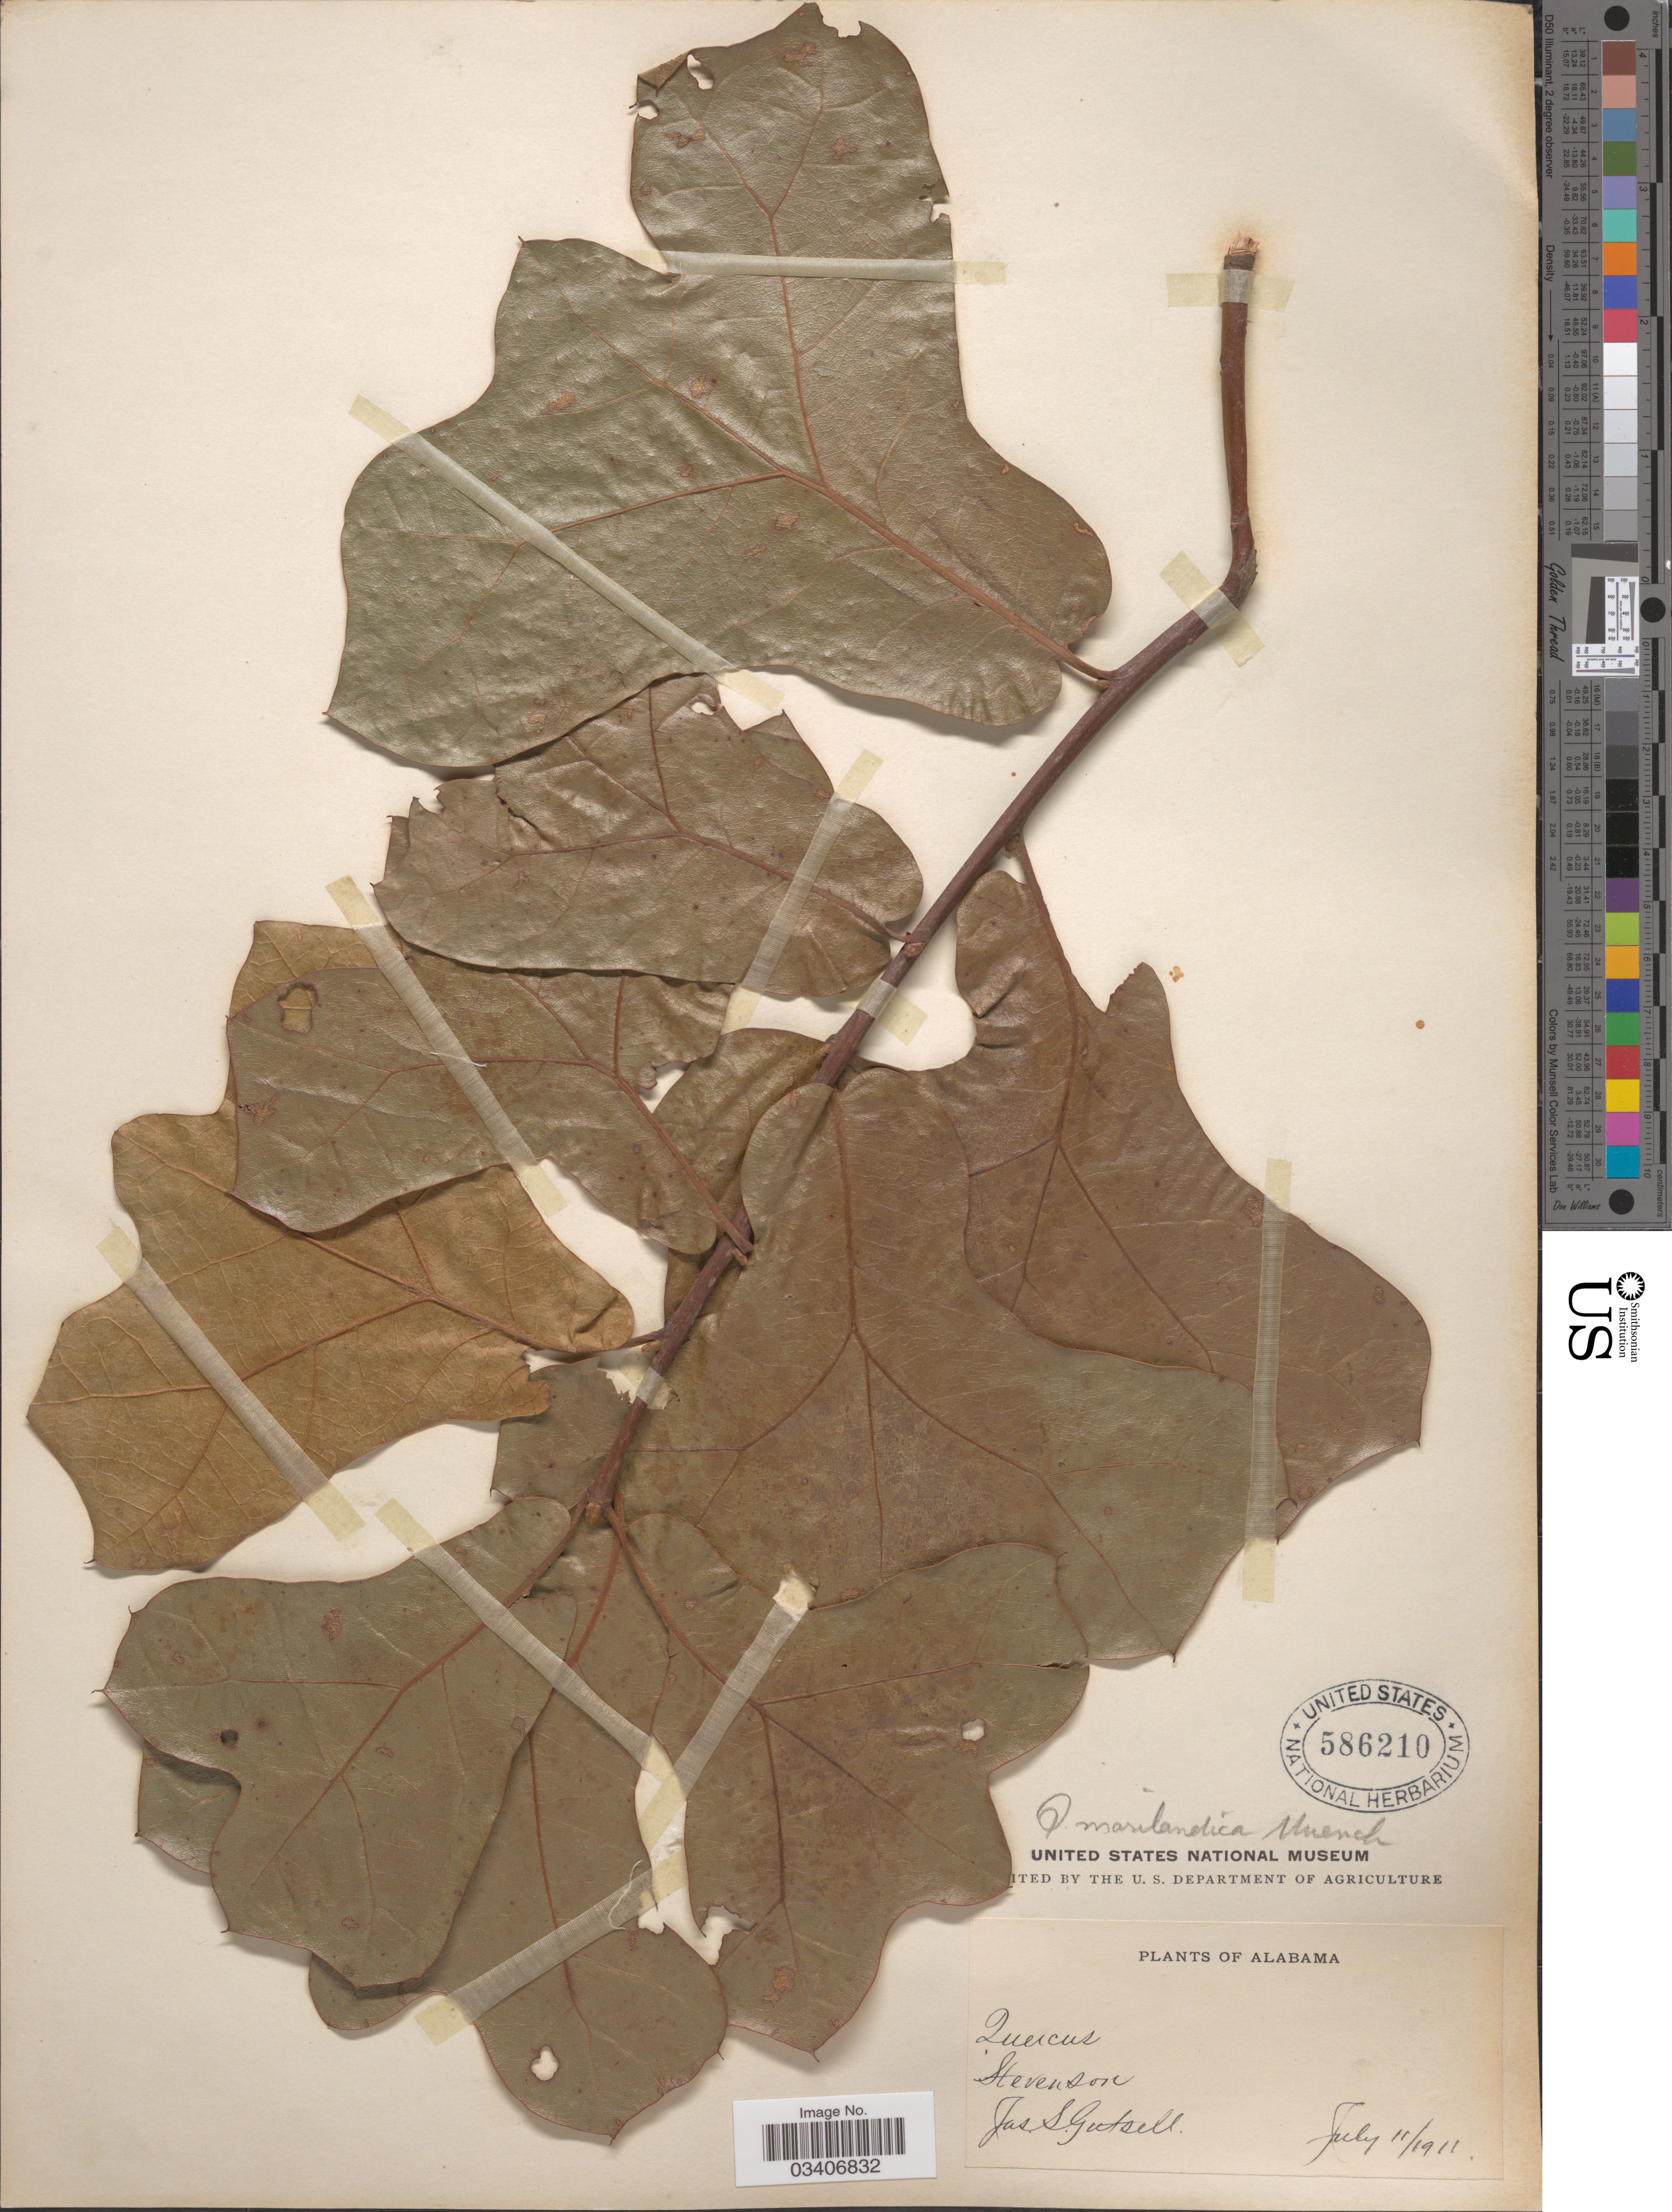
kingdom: Plantae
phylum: Tracheophyta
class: Magnoliopsida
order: Fagales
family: Fagaceae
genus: Quercus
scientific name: Quercus marilandica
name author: (L.) Münchh.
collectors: J. Gutsell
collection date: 1911-07-11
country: United States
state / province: Alabama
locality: Stevenson.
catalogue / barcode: US 586210